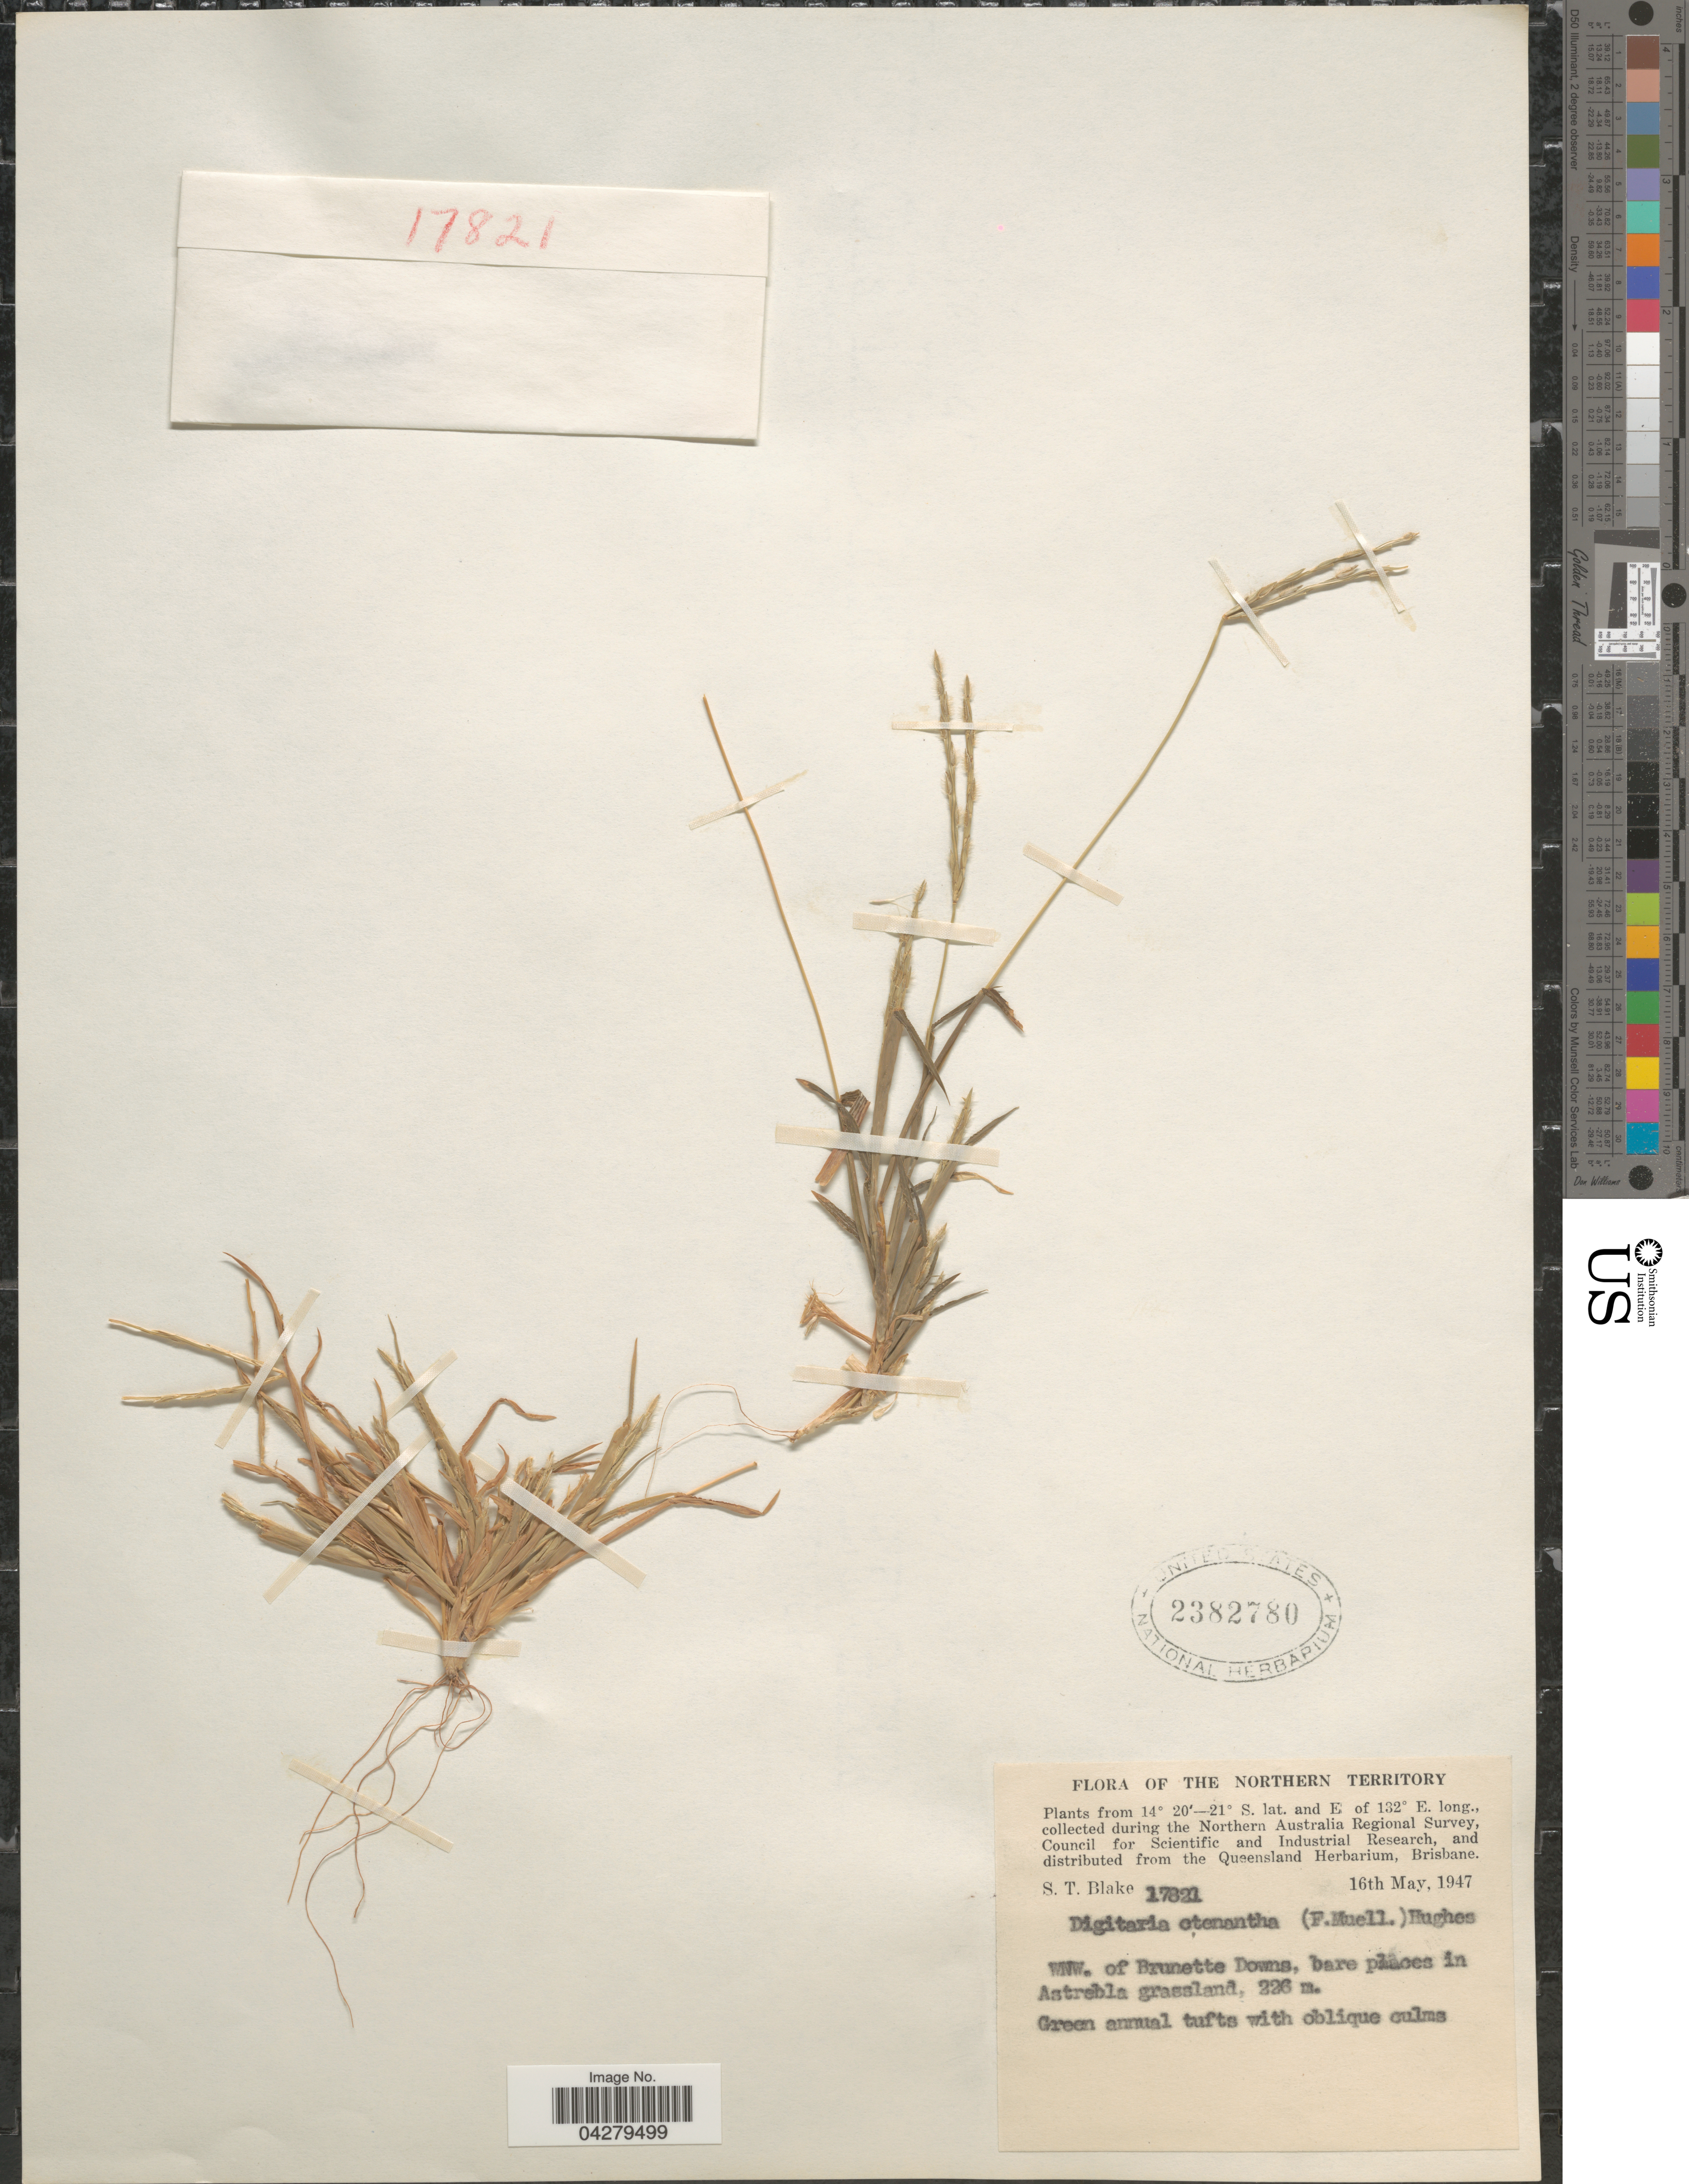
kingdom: Plantae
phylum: Tracheophyta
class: Liliopsida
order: Poales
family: Poaceae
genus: Digitaria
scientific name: Digitaria ctenantha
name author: (F. Muell.) Hughes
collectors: S. T. Blake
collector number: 17821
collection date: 1947-05-16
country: Australia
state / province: Northern Territory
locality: Collected during the Northern Australia Regional Survey. WNW. of Brunette Downs, bare places in Astrebla grassland.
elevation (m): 226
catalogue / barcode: US 2382780